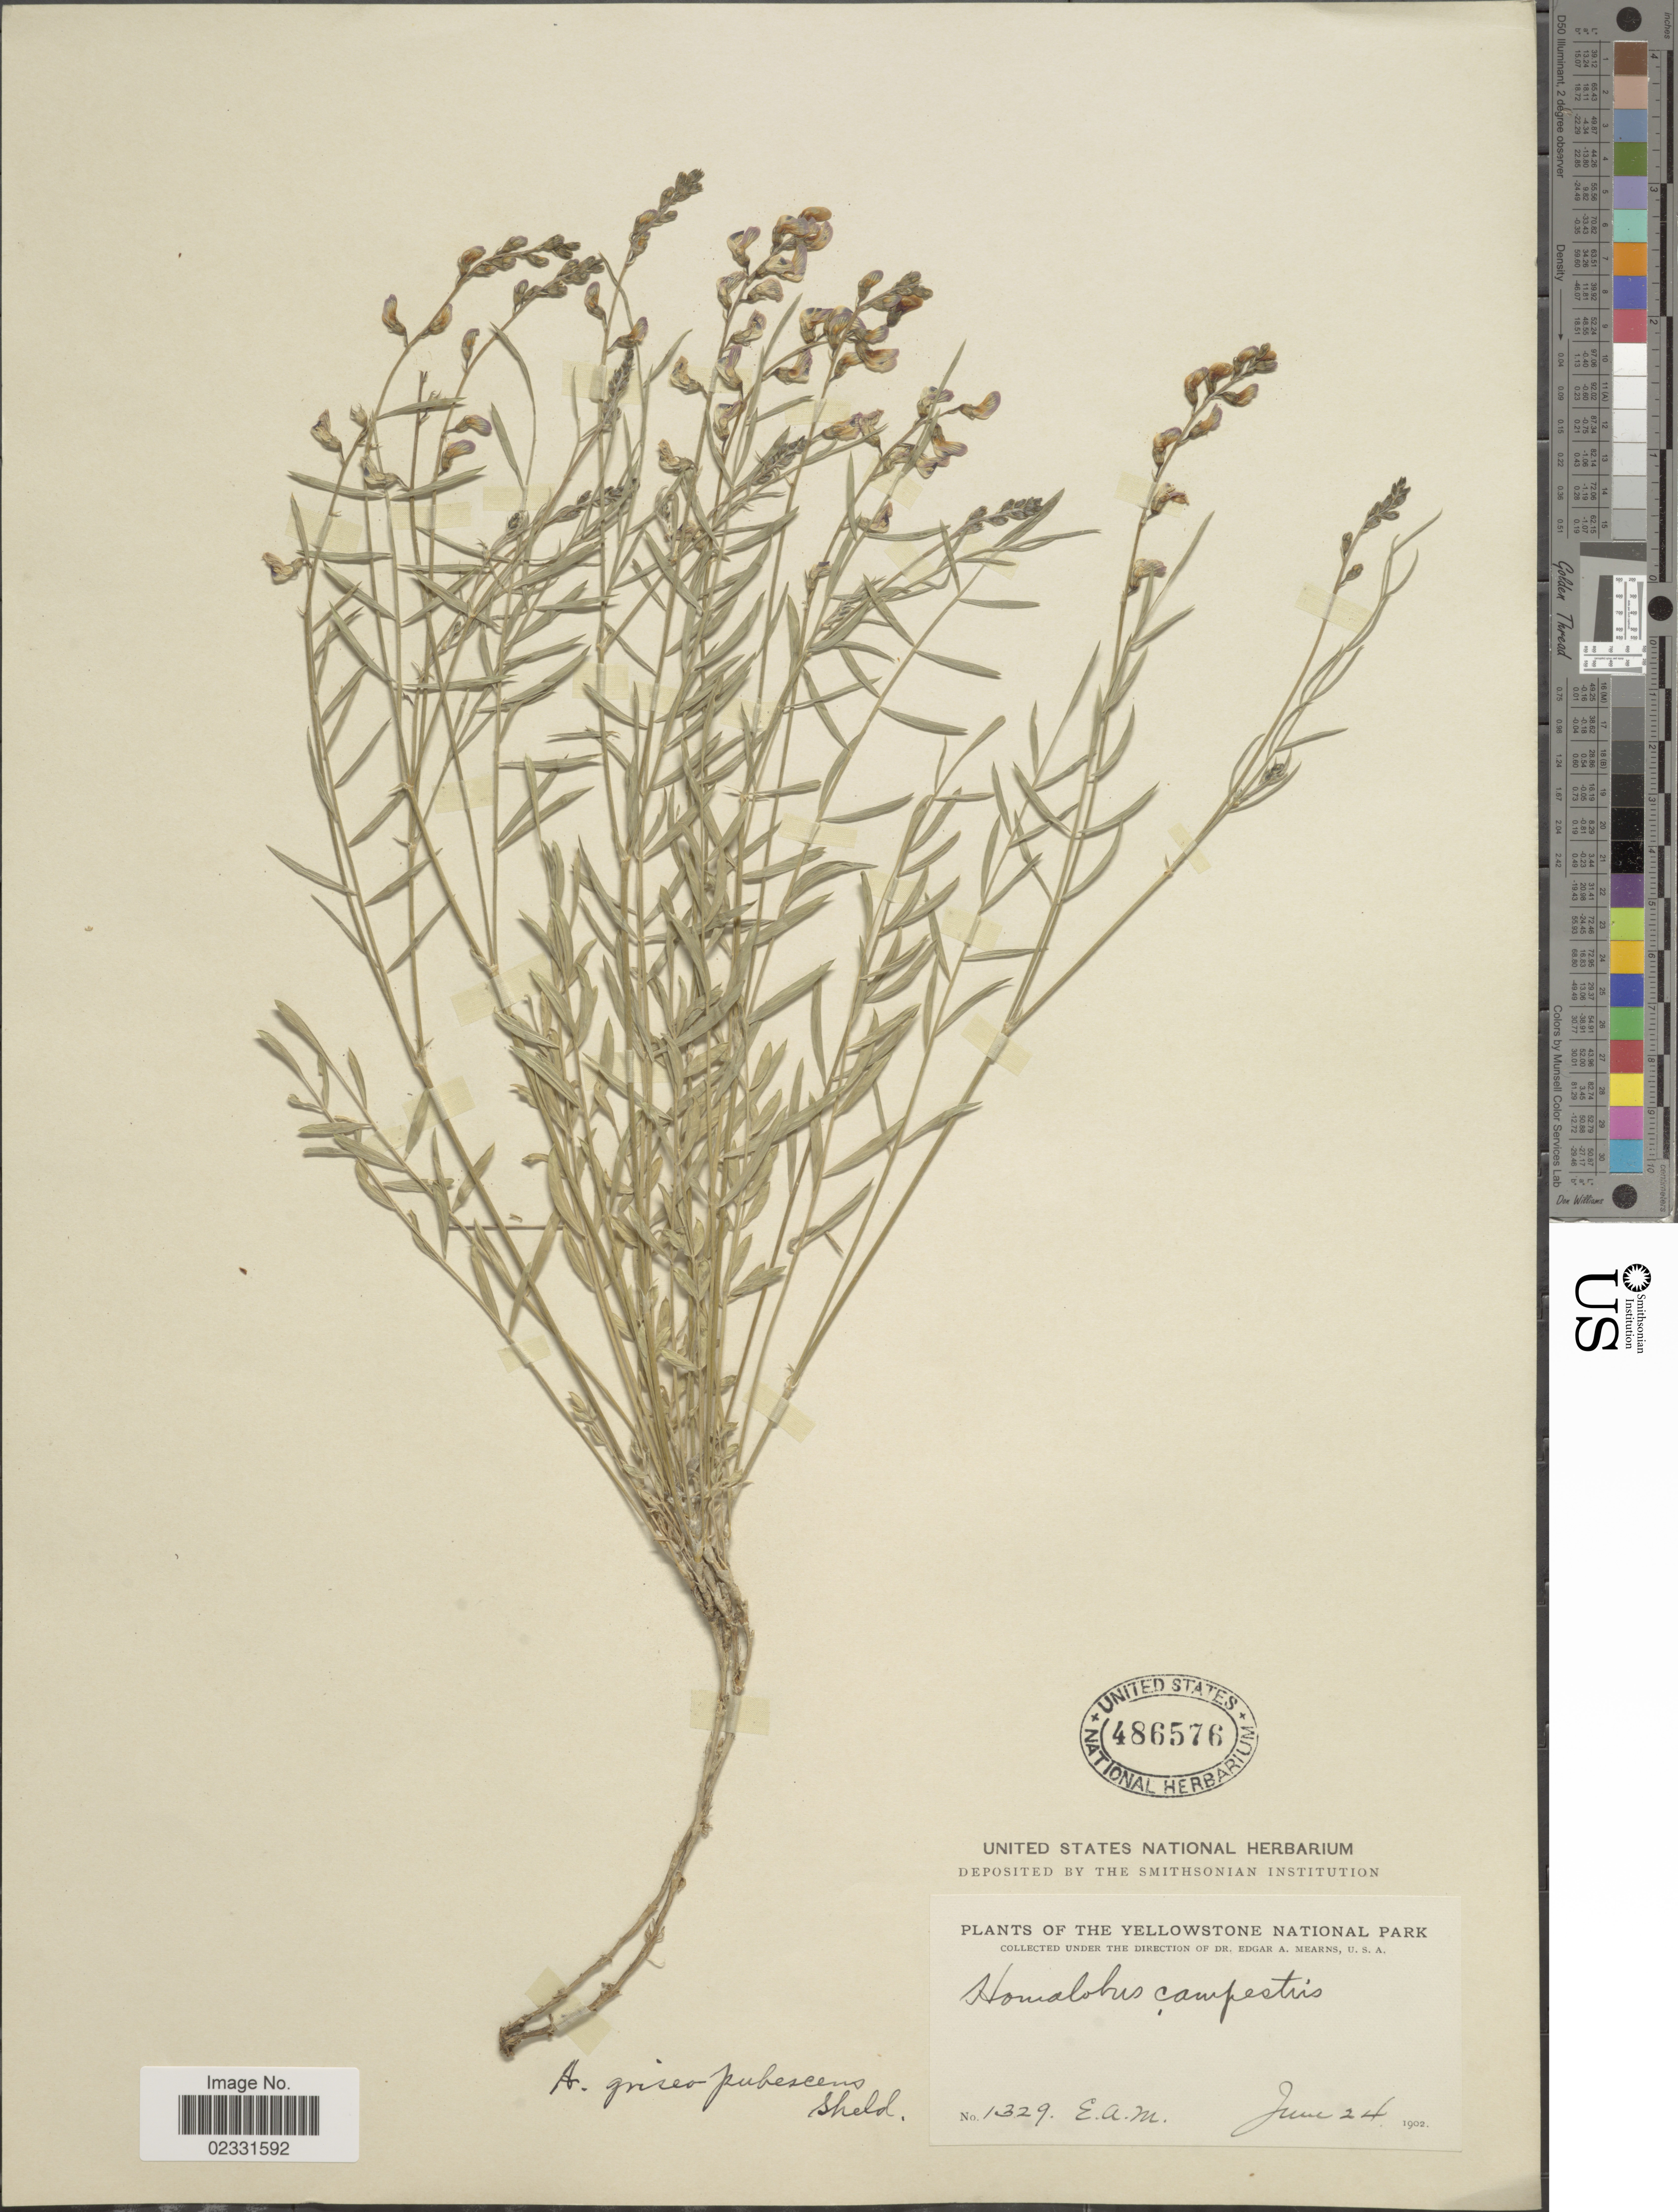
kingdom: Plantae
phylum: Tracheophyta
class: Magnoliopsida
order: Fabales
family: Fabaceae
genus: Astragalus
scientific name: Astragalus griseopubescens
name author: E. Sheld.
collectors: E. A. Mearns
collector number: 1329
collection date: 1902-06-24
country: United States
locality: The Yellowstone National Park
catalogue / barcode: US 486576